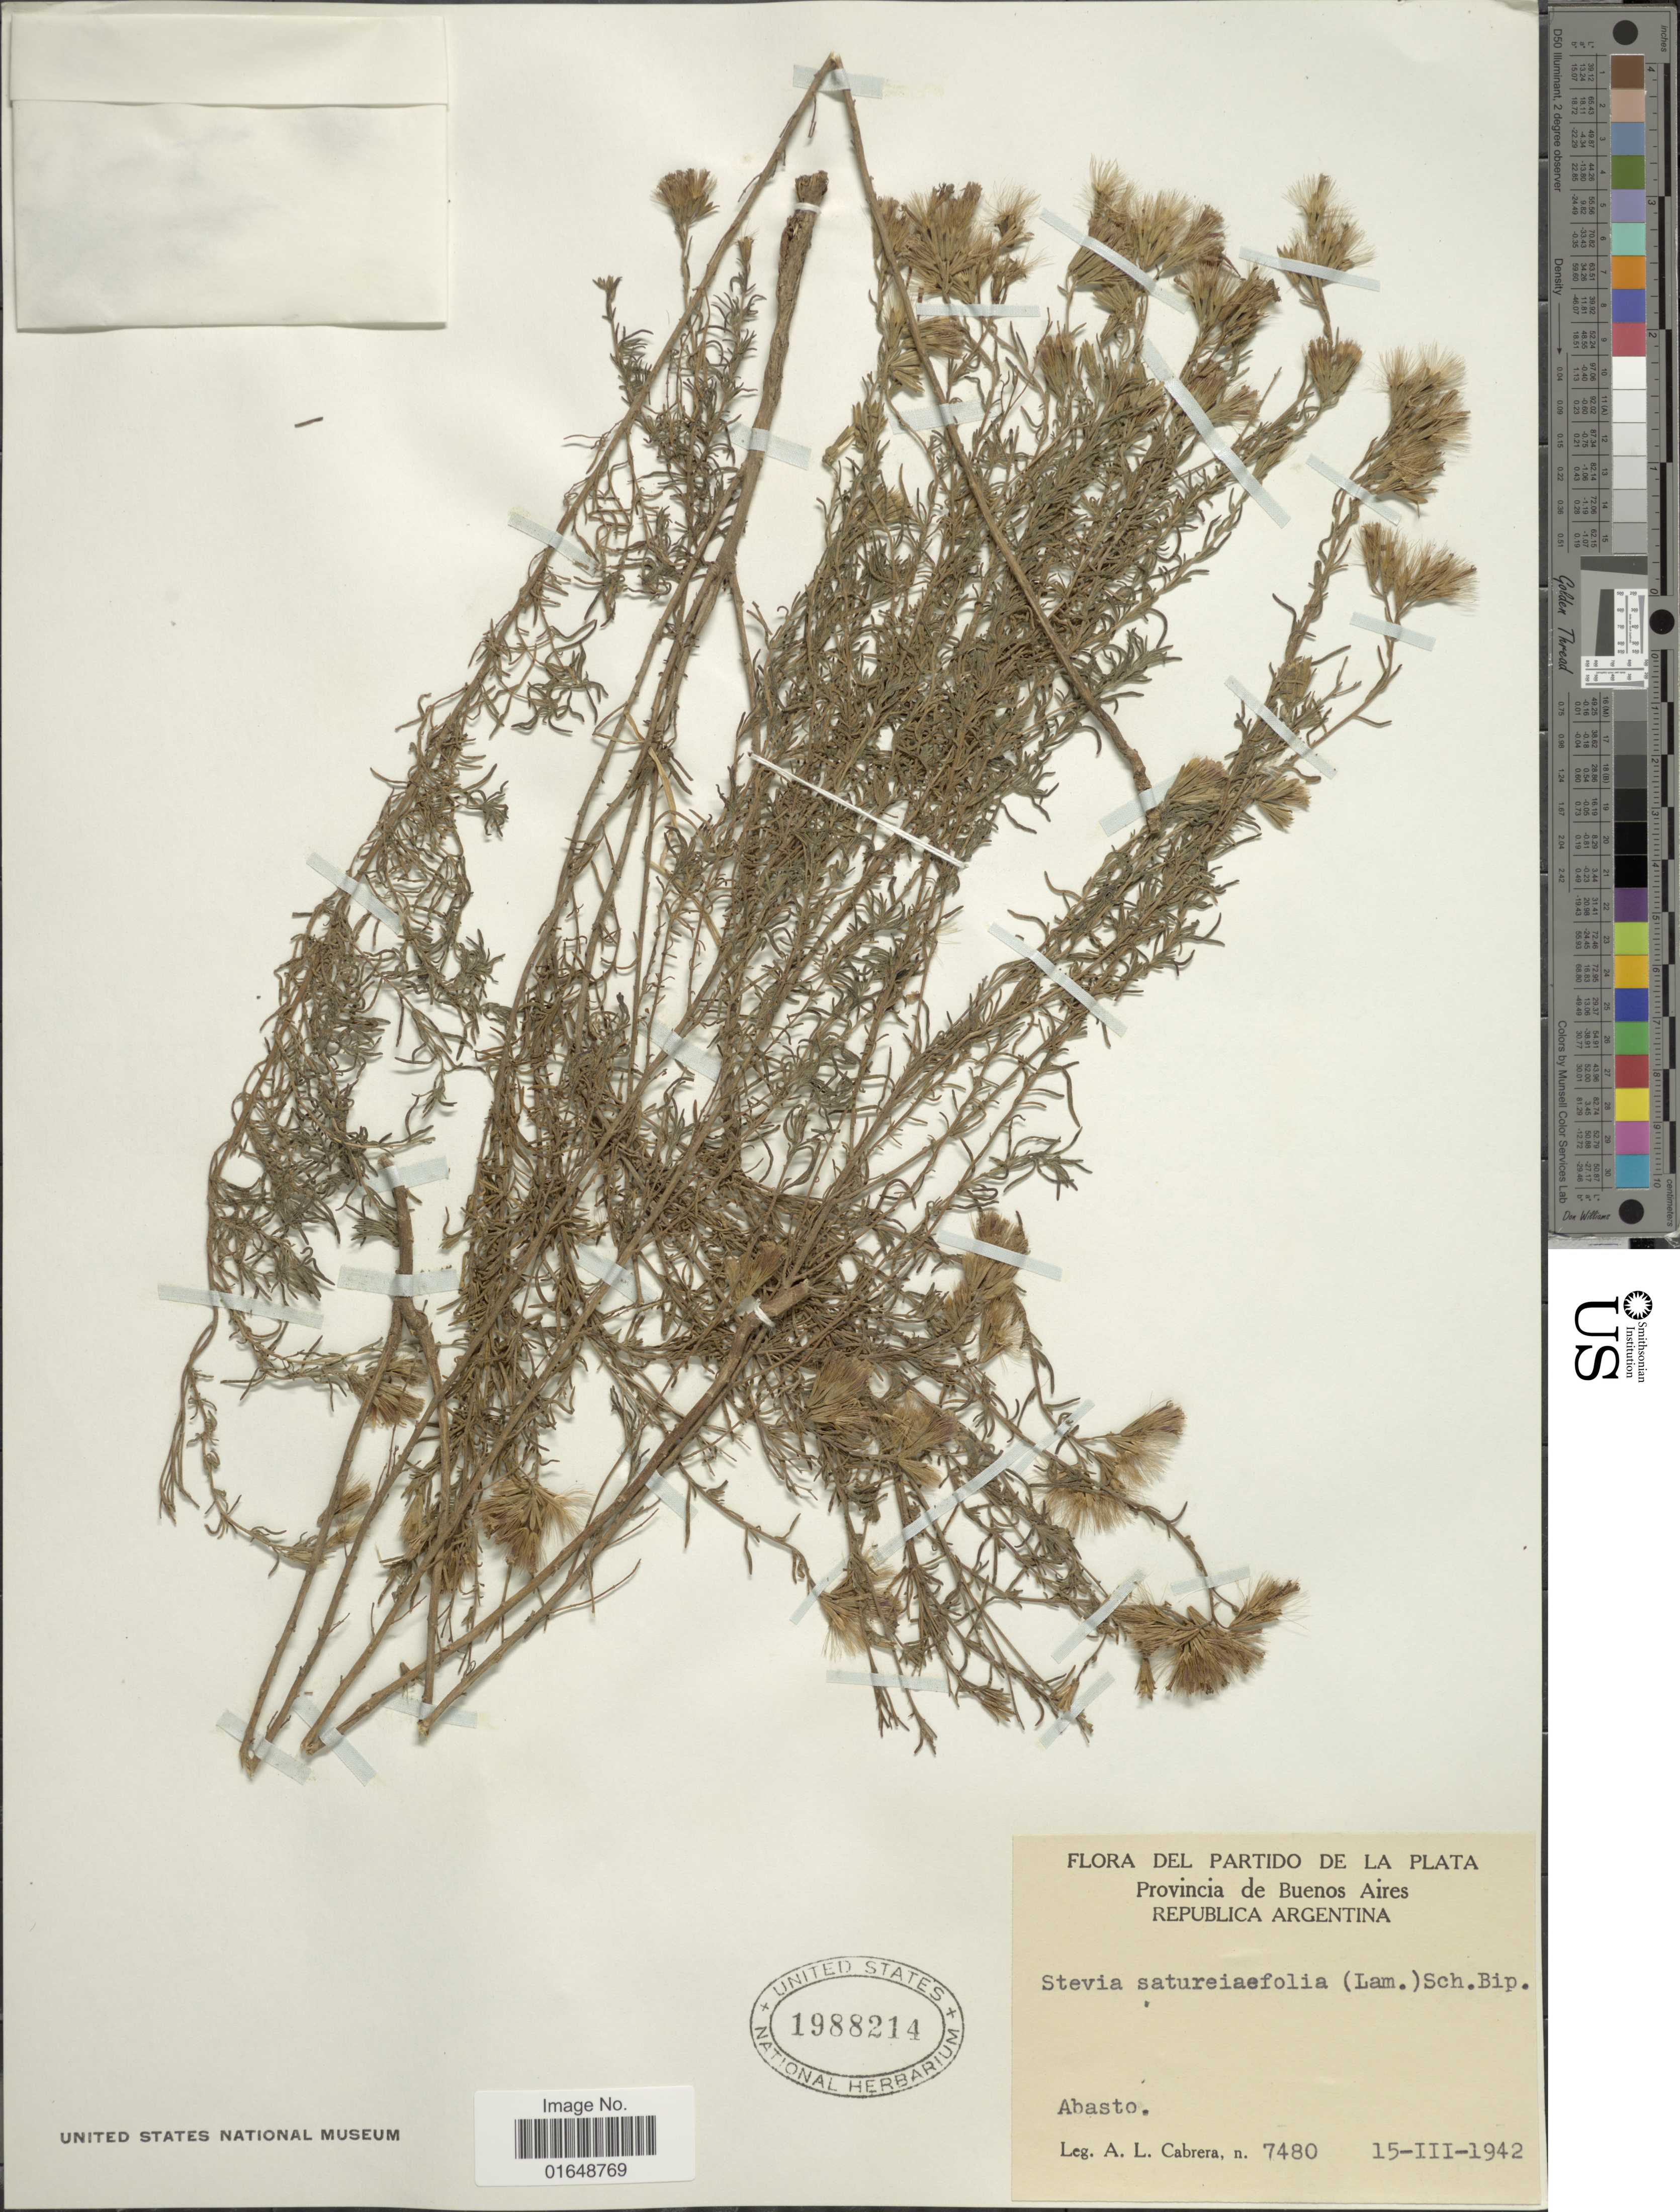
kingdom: Plantae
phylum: Tracheophyta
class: Magnoliopsida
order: Asterales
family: Asteraceae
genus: Stevia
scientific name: Stevia satureifolia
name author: (Lam.) Cav.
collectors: A. L. Cabrera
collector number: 7480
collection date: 1942-03-15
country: Argentina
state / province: Buenos Aires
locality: Partido de la Plata. Provincia de Buenos Aires. Republica Argentina. Abasto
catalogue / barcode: US 1988214